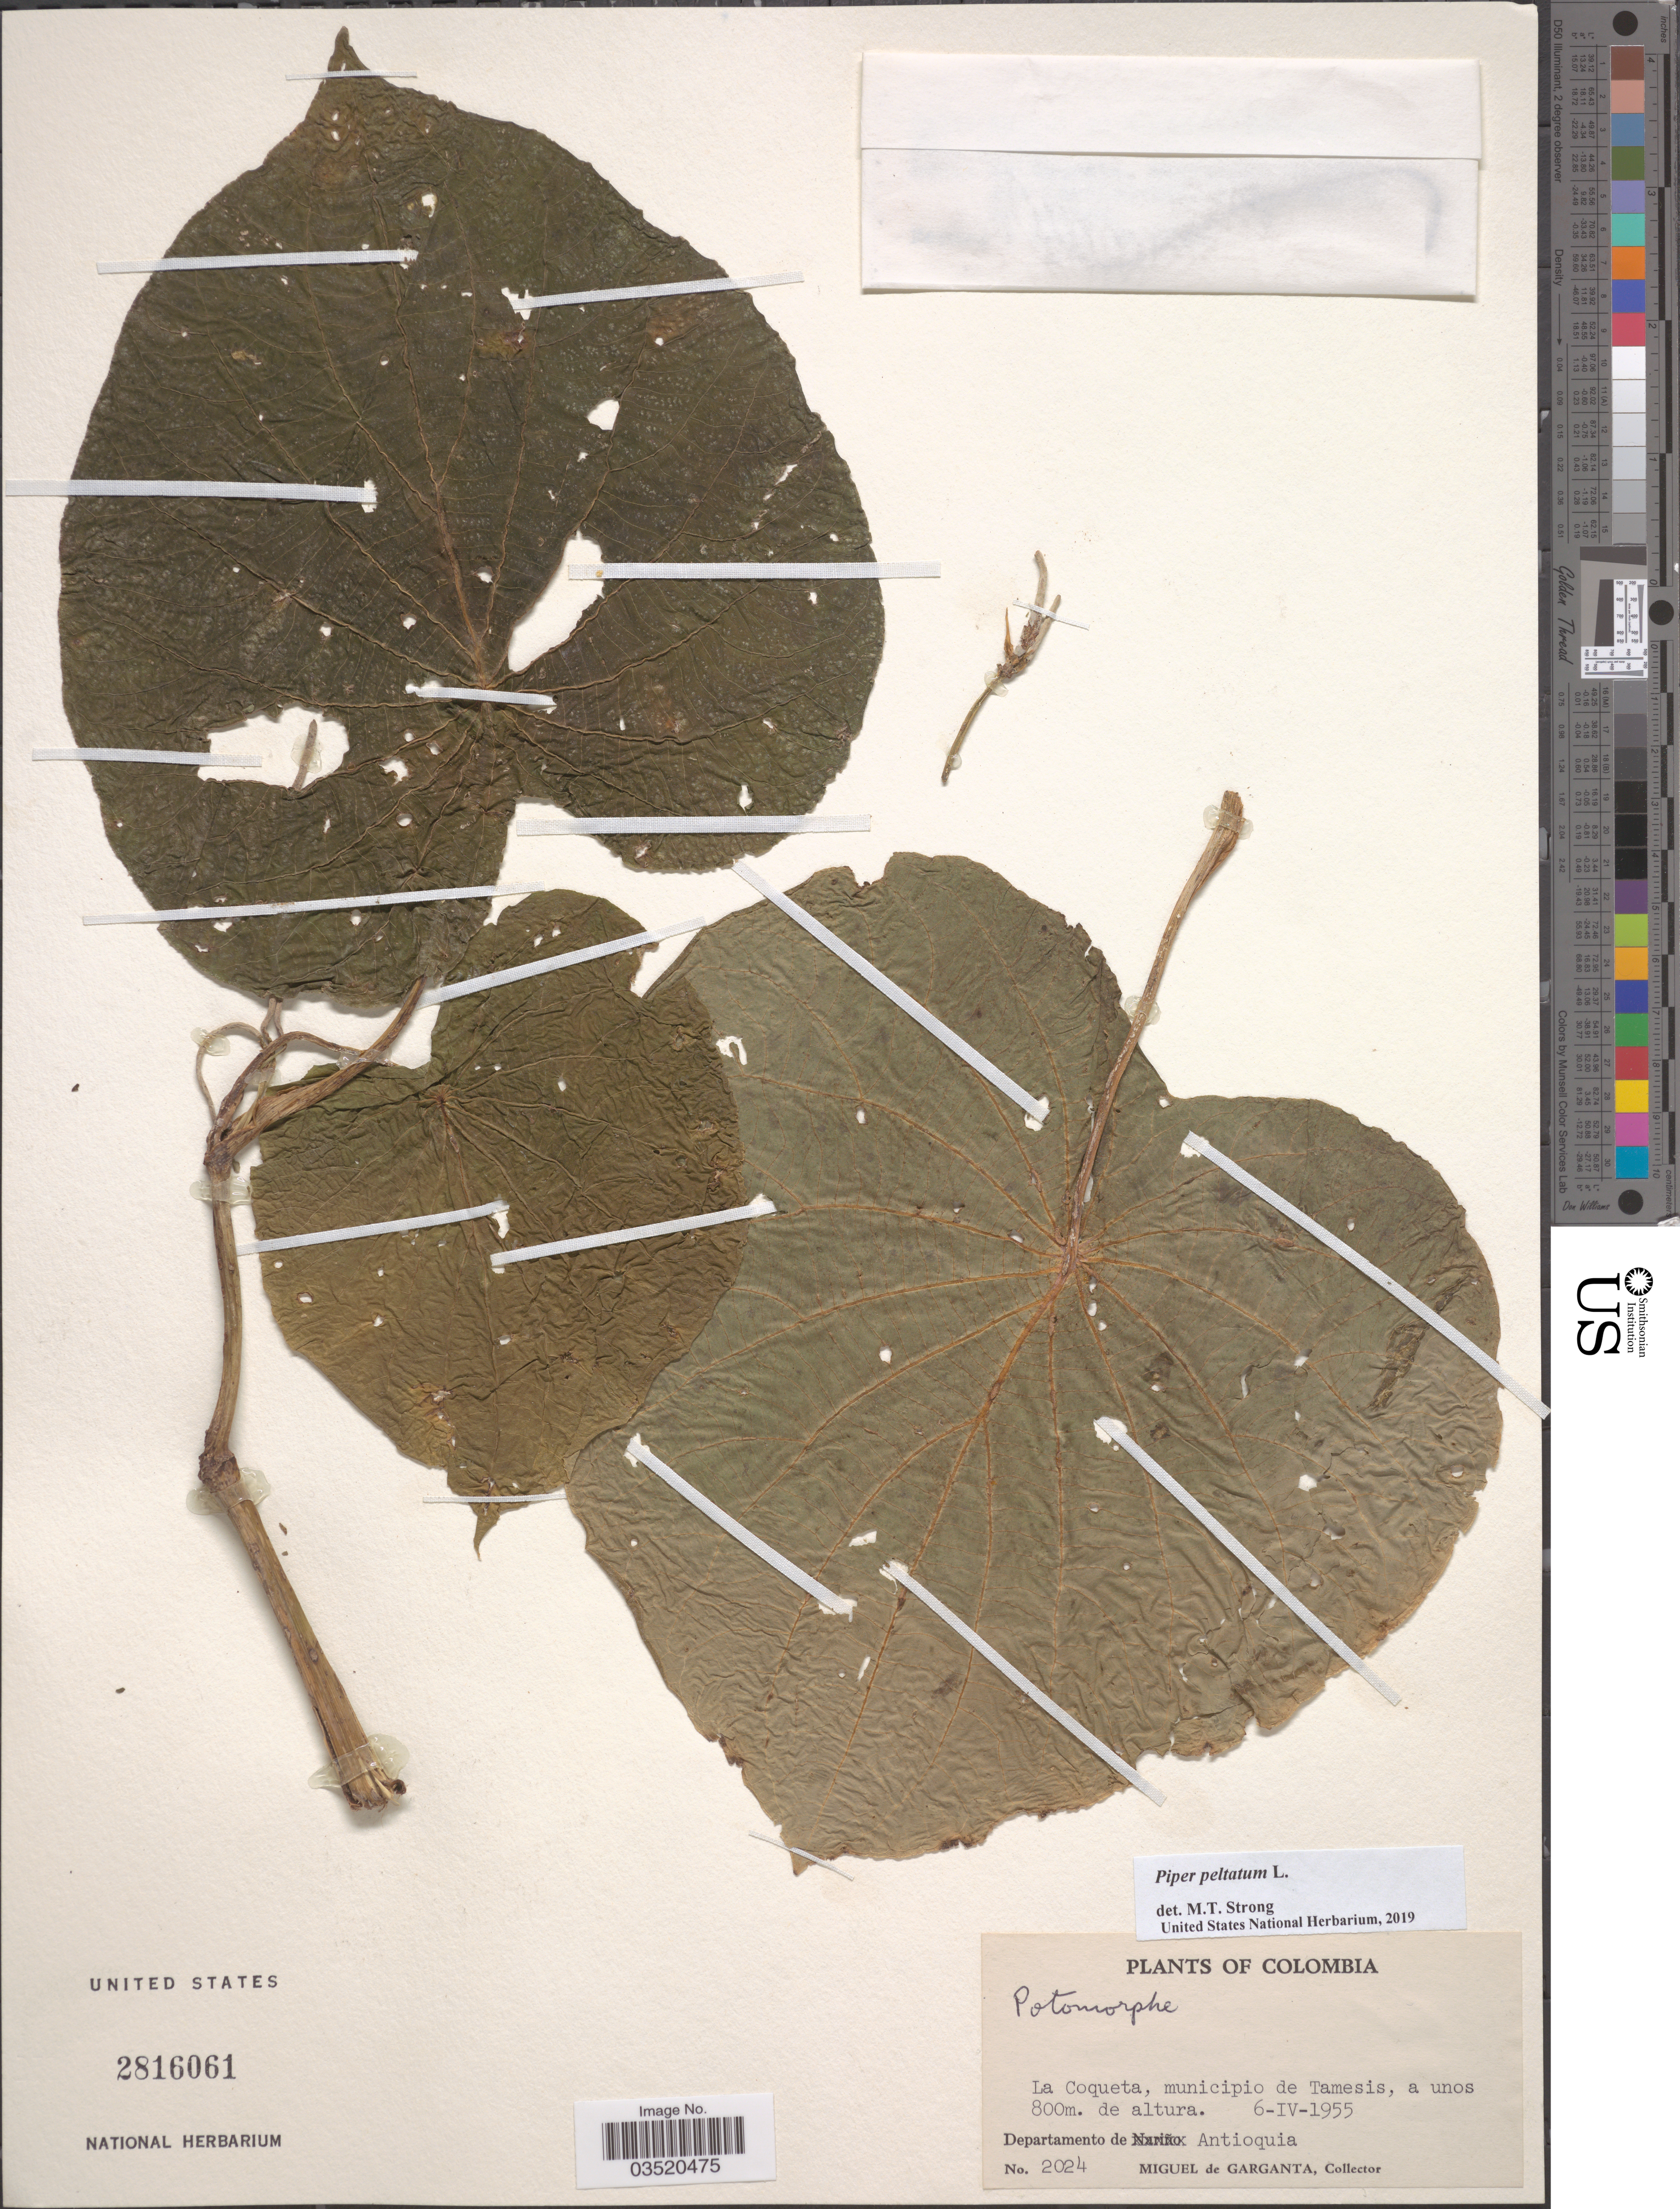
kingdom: Plantae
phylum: Tracheophyta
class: Magnoliopsida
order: Piperales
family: Piperaceae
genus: Piper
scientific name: Piper peltatum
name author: L.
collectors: M. Garganta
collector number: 2024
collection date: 1955-04-06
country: Colombia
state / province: Antioquia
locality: La Coqueta, municipio de Tamesis. Departamento de Antioquia.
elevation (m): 800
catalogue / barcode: US 2816061